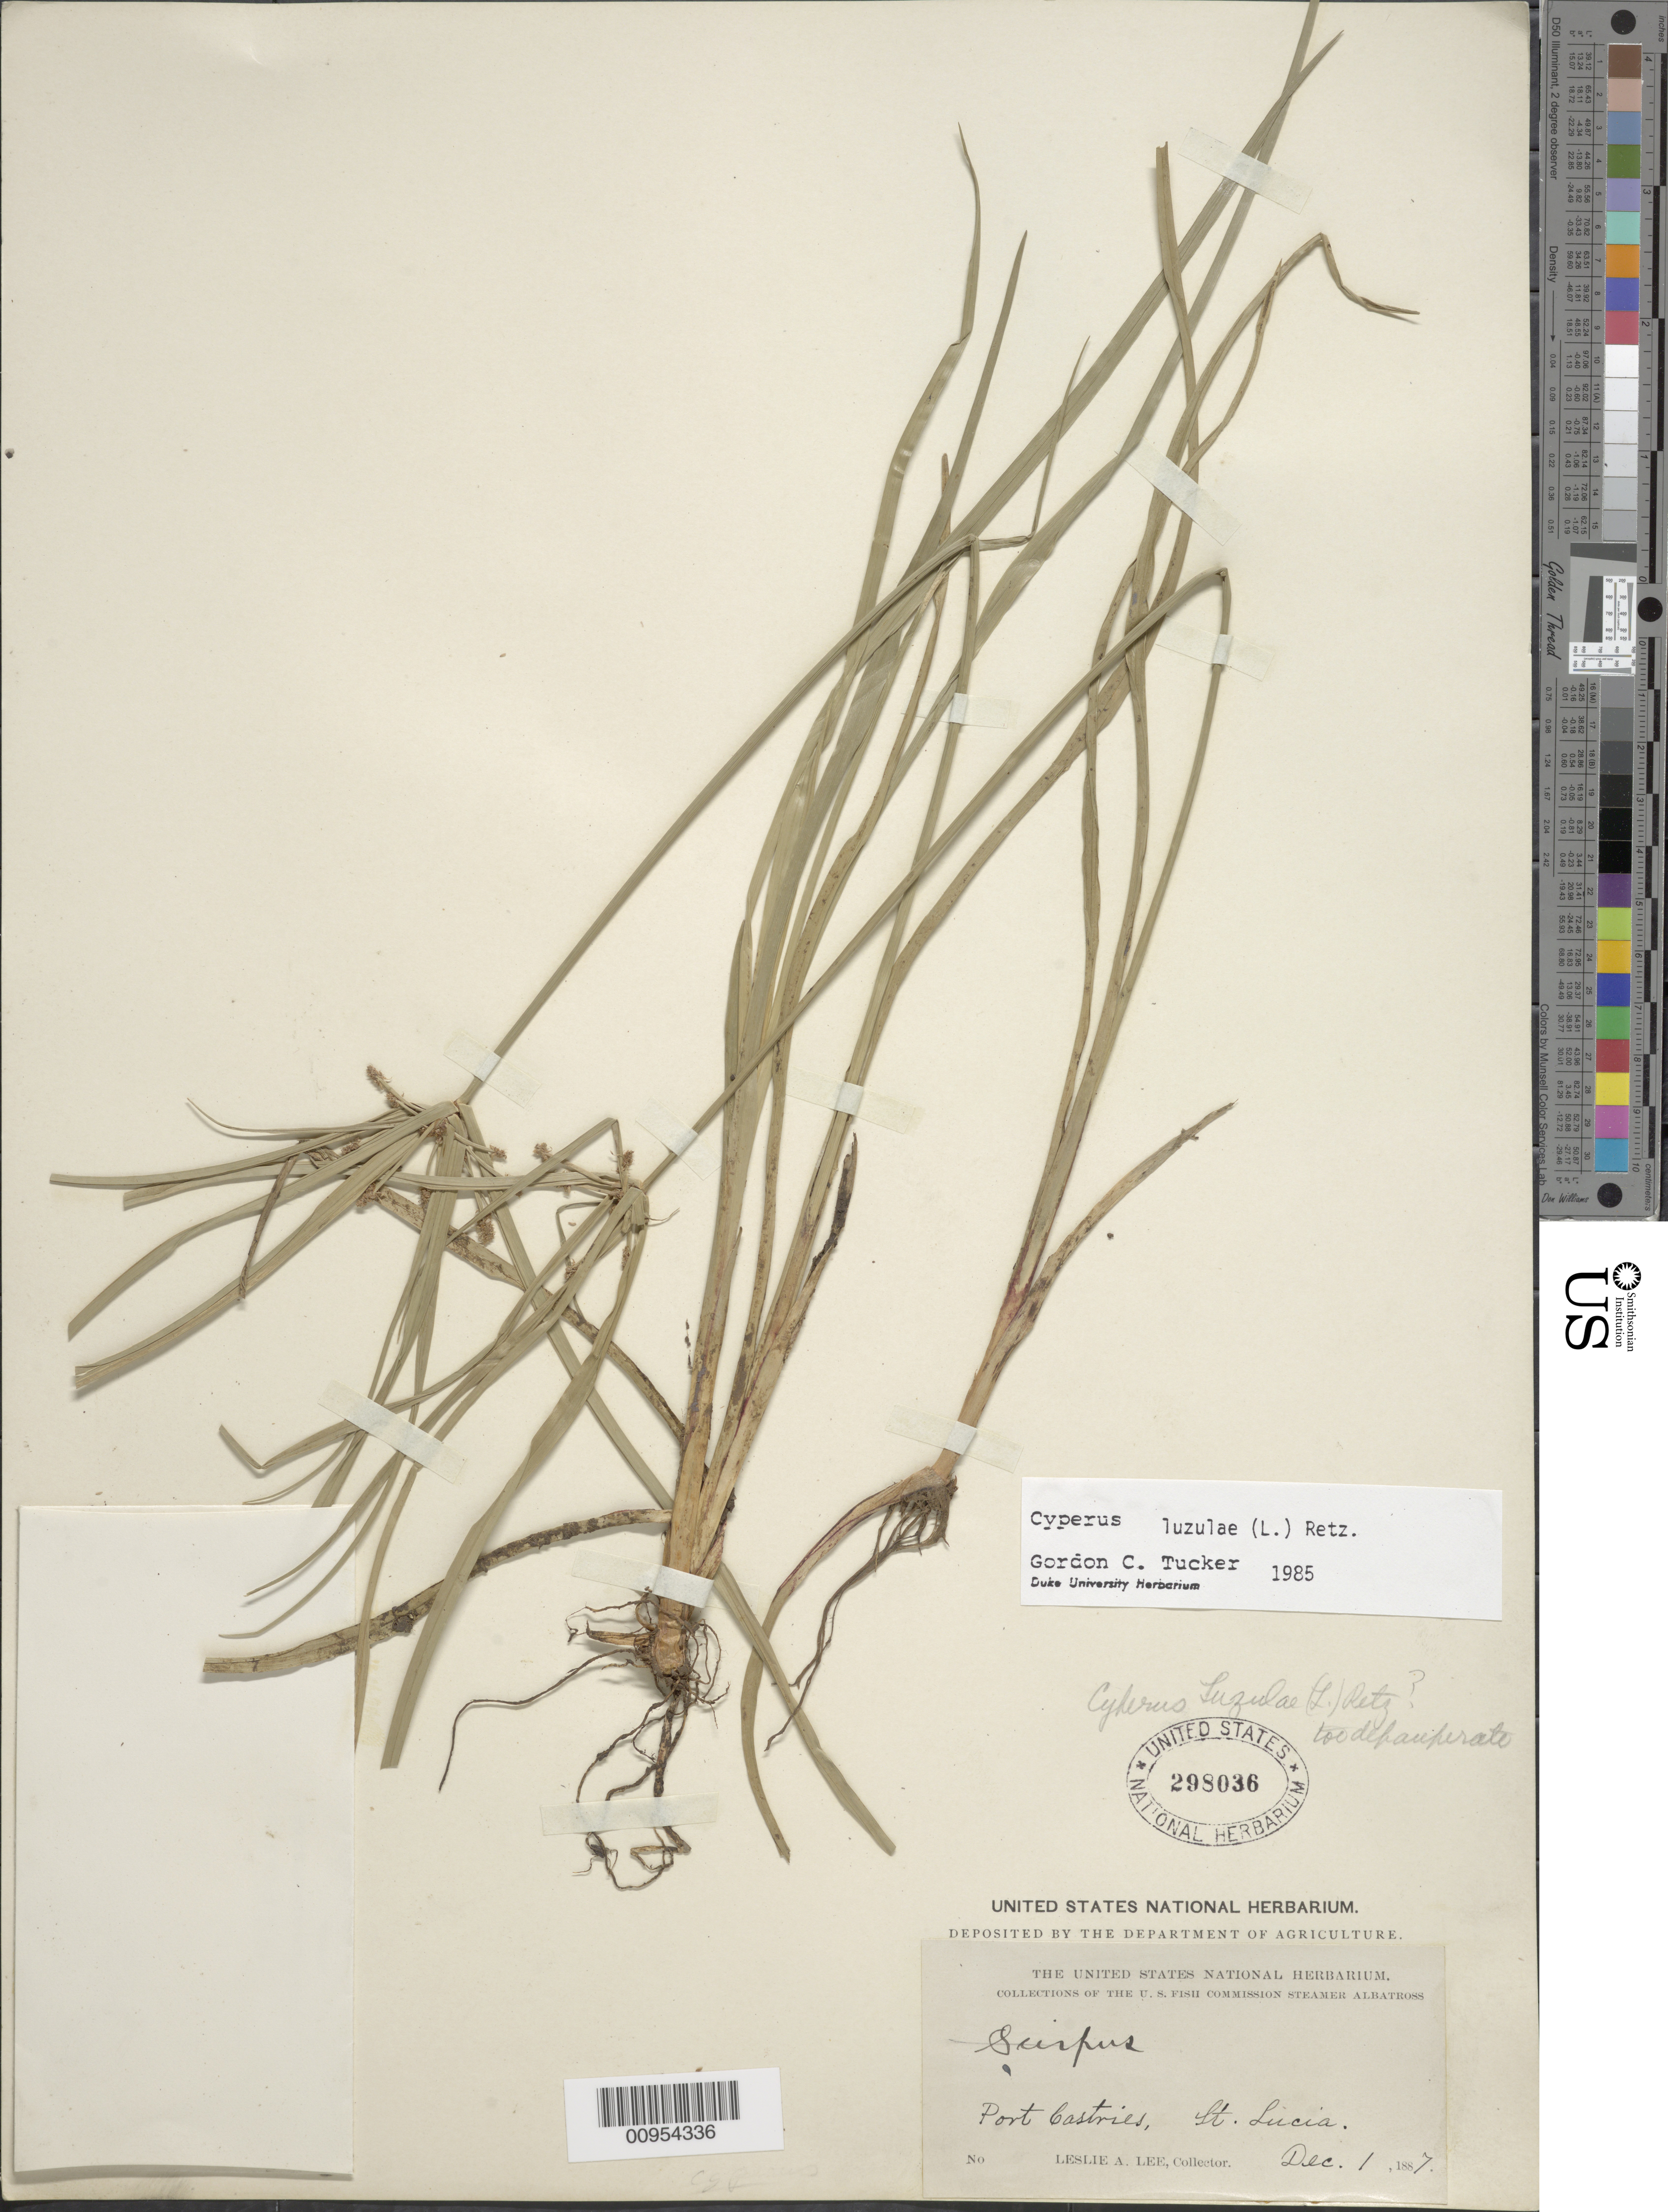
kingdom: Plantae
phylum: Tracheophyta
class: Liliopsida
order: Poales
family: Cyperaceae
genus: Cyperus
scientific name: Cyperus luzulae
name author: (L.) Rottb. ex Retz.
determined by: Tucker, G. C.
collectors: L. Lee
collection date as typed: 01 Dec 1887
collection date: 1887-12-01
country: St. Lucia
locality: Port Castries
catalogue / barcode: US 298036